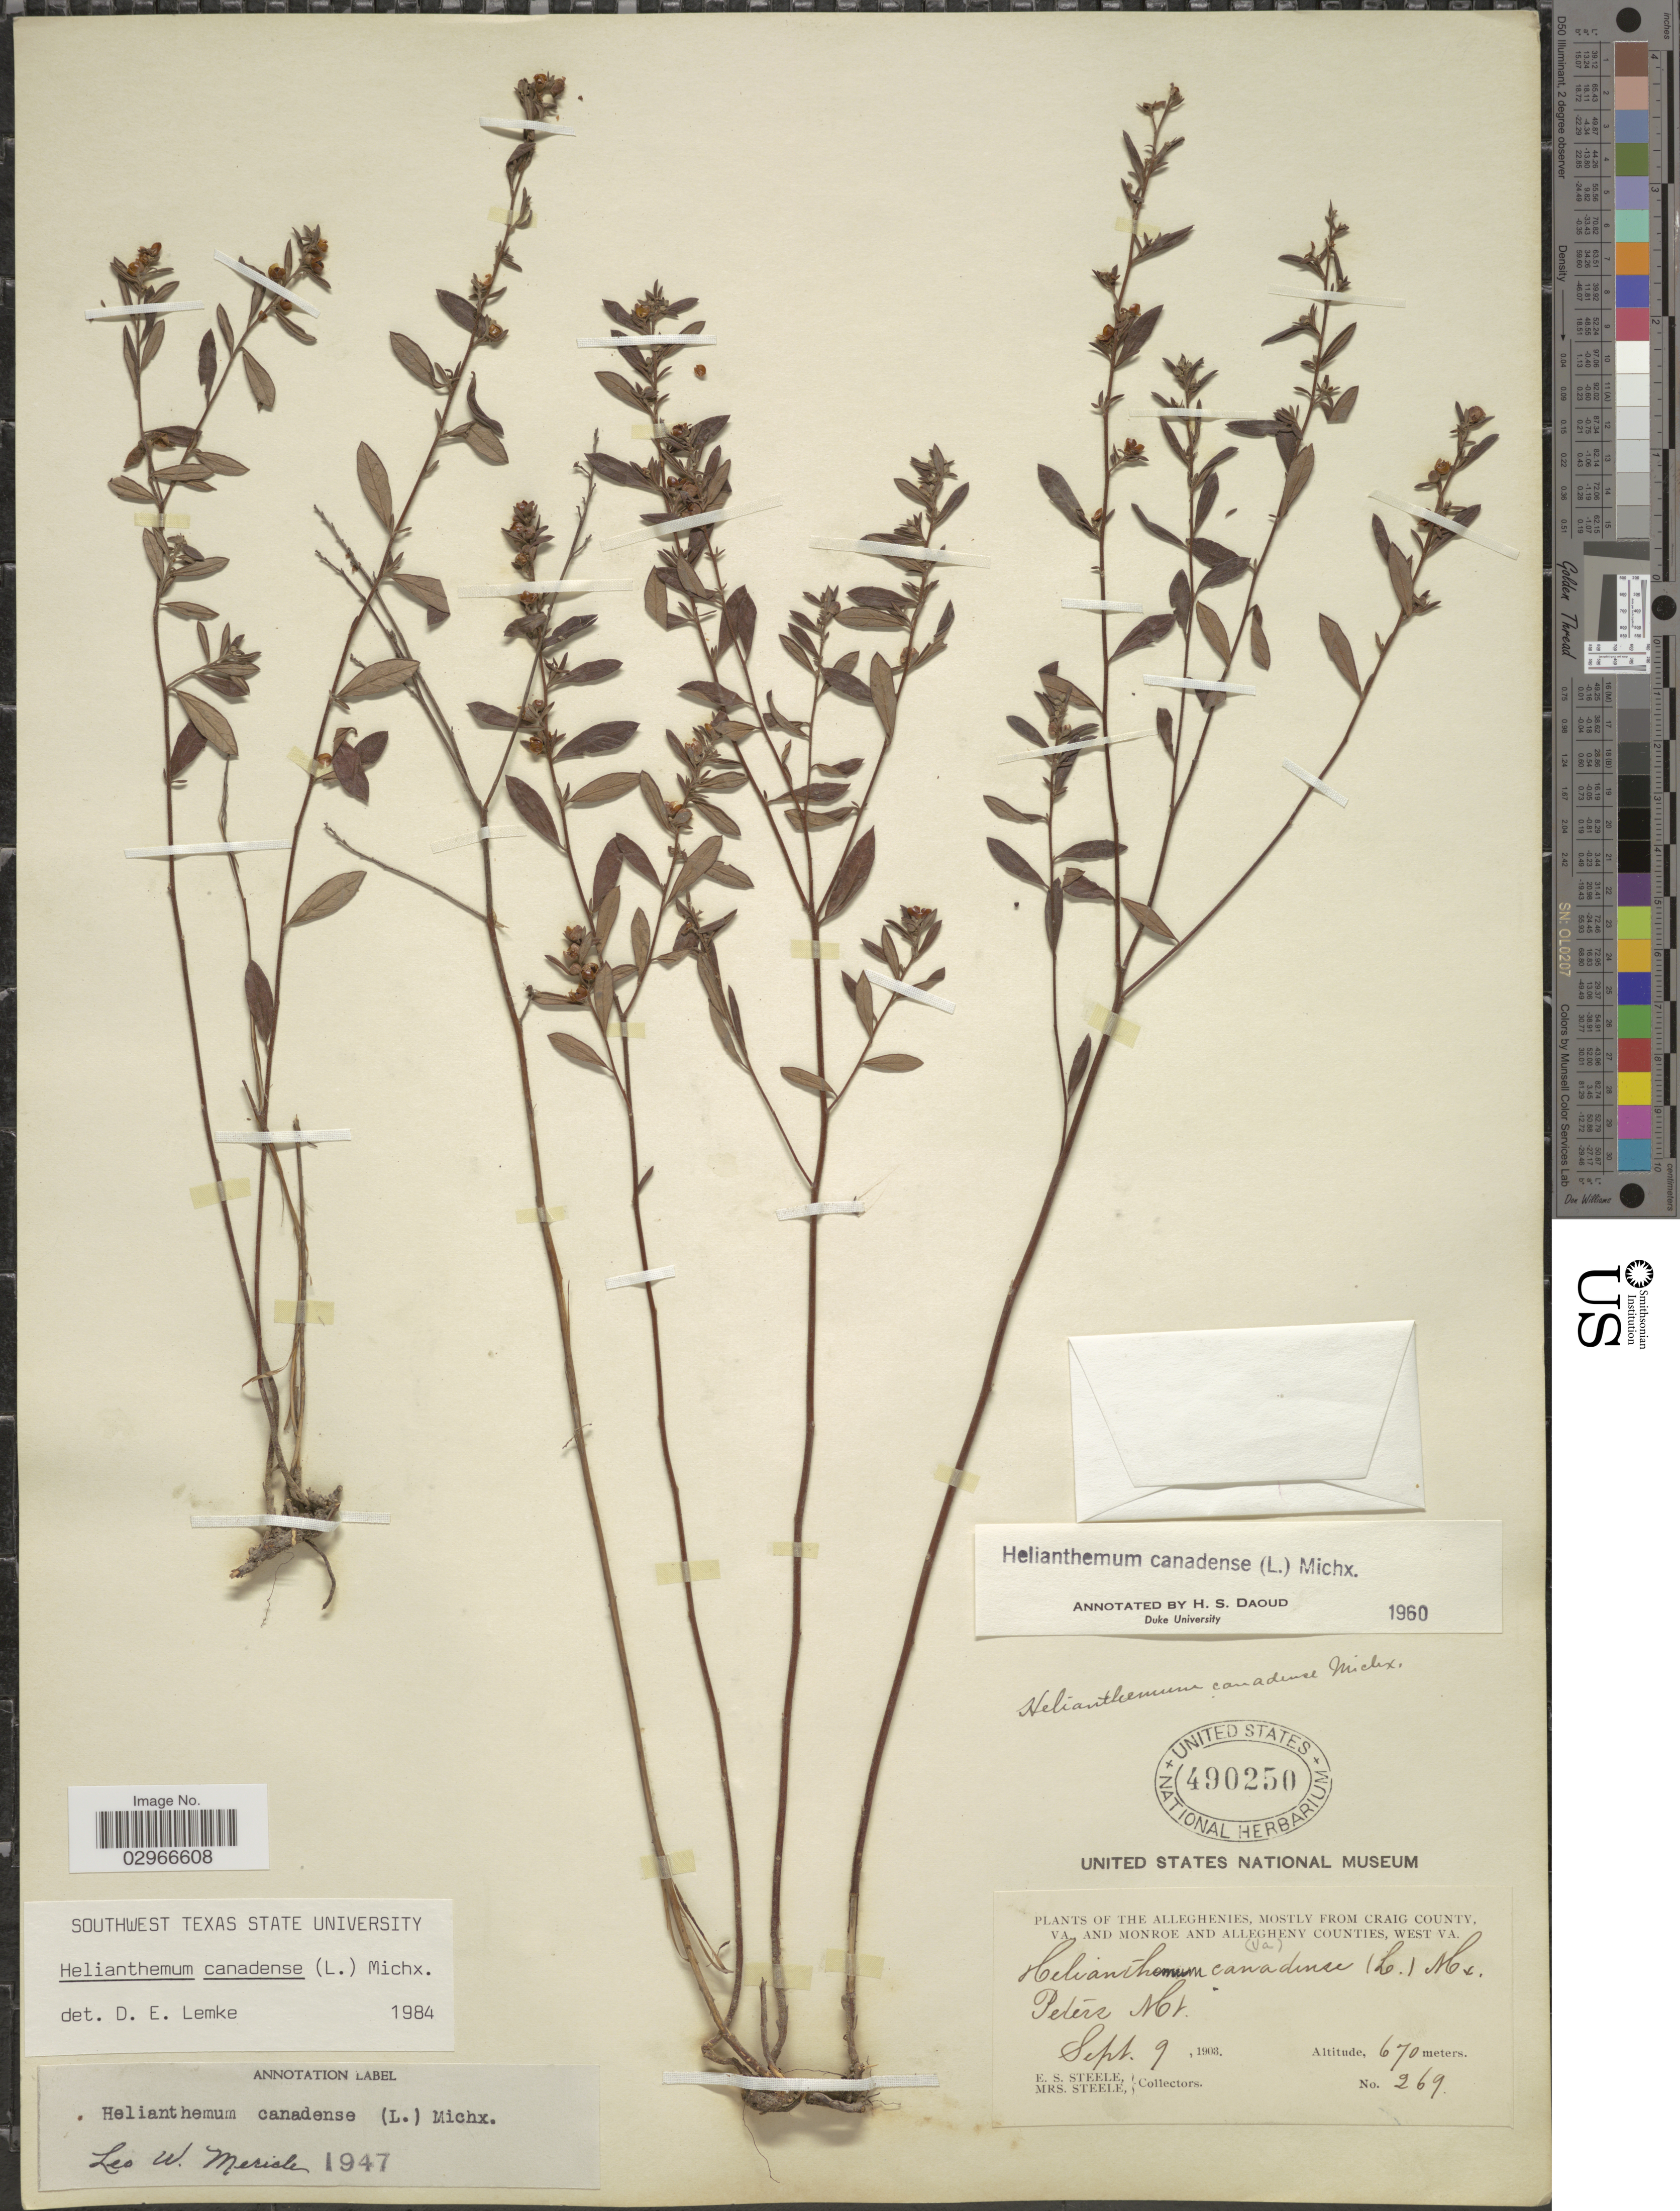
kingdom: Plantae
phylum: Tracheophyta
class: Magnoliopsida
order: Malvales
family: Cistaceae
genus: Helianthemum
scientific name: Helianthemum canadense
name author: (L.) Michx.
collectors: E. Steele & Mrs. E. S. Steele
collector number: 269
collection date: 1903-09-09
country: United States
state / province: Virginia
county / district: Craig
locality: The Alleghenies, mostly from Craig County. Peters Mt.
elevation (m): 670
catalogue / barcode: US 490250